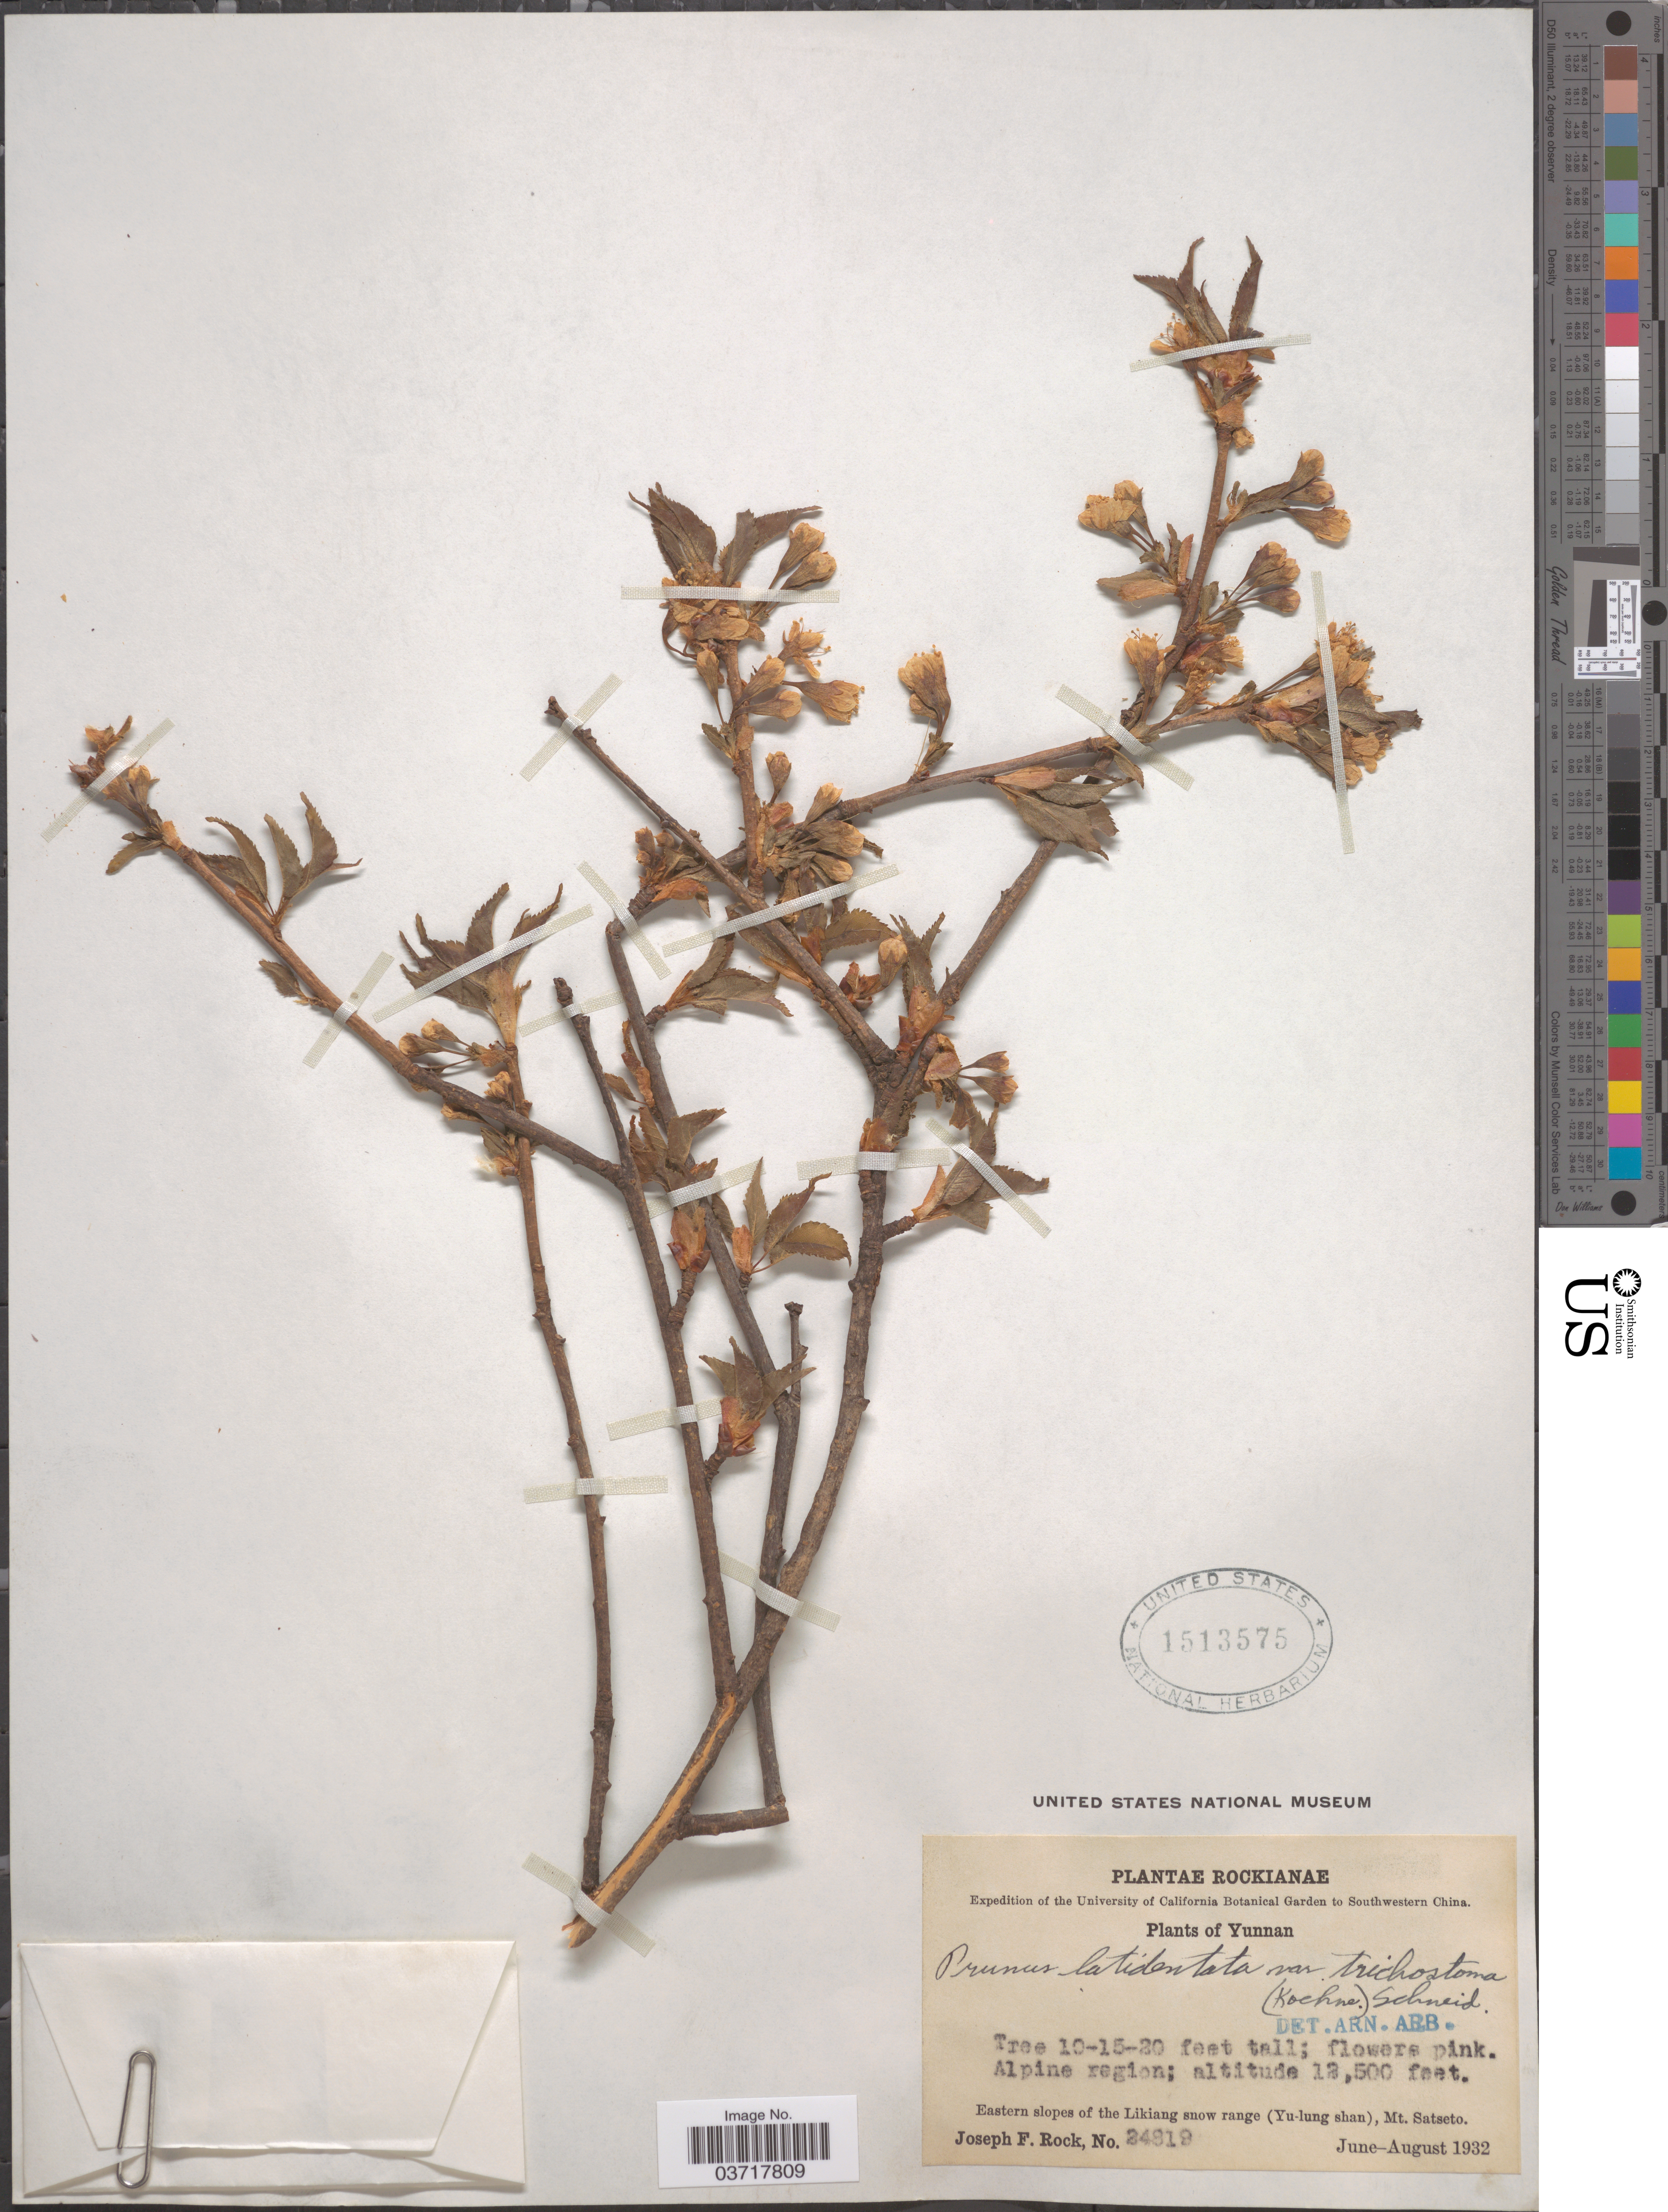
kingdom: Plantae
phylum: Tracheophyta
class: Magnoliopsida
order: Rosales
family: Rosaceae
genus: Prunus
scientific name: Prunus latidentata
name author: Koehne in Sarg.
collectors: J. F. Rock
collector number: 24819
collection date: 1932-06/1932-08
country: China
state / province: Yunnan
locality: Southwestern China. Eastern slopes of Likiang snow range (Yu-lung shan), Mt. Satseto.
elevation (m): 3810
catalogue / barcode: US 1513575